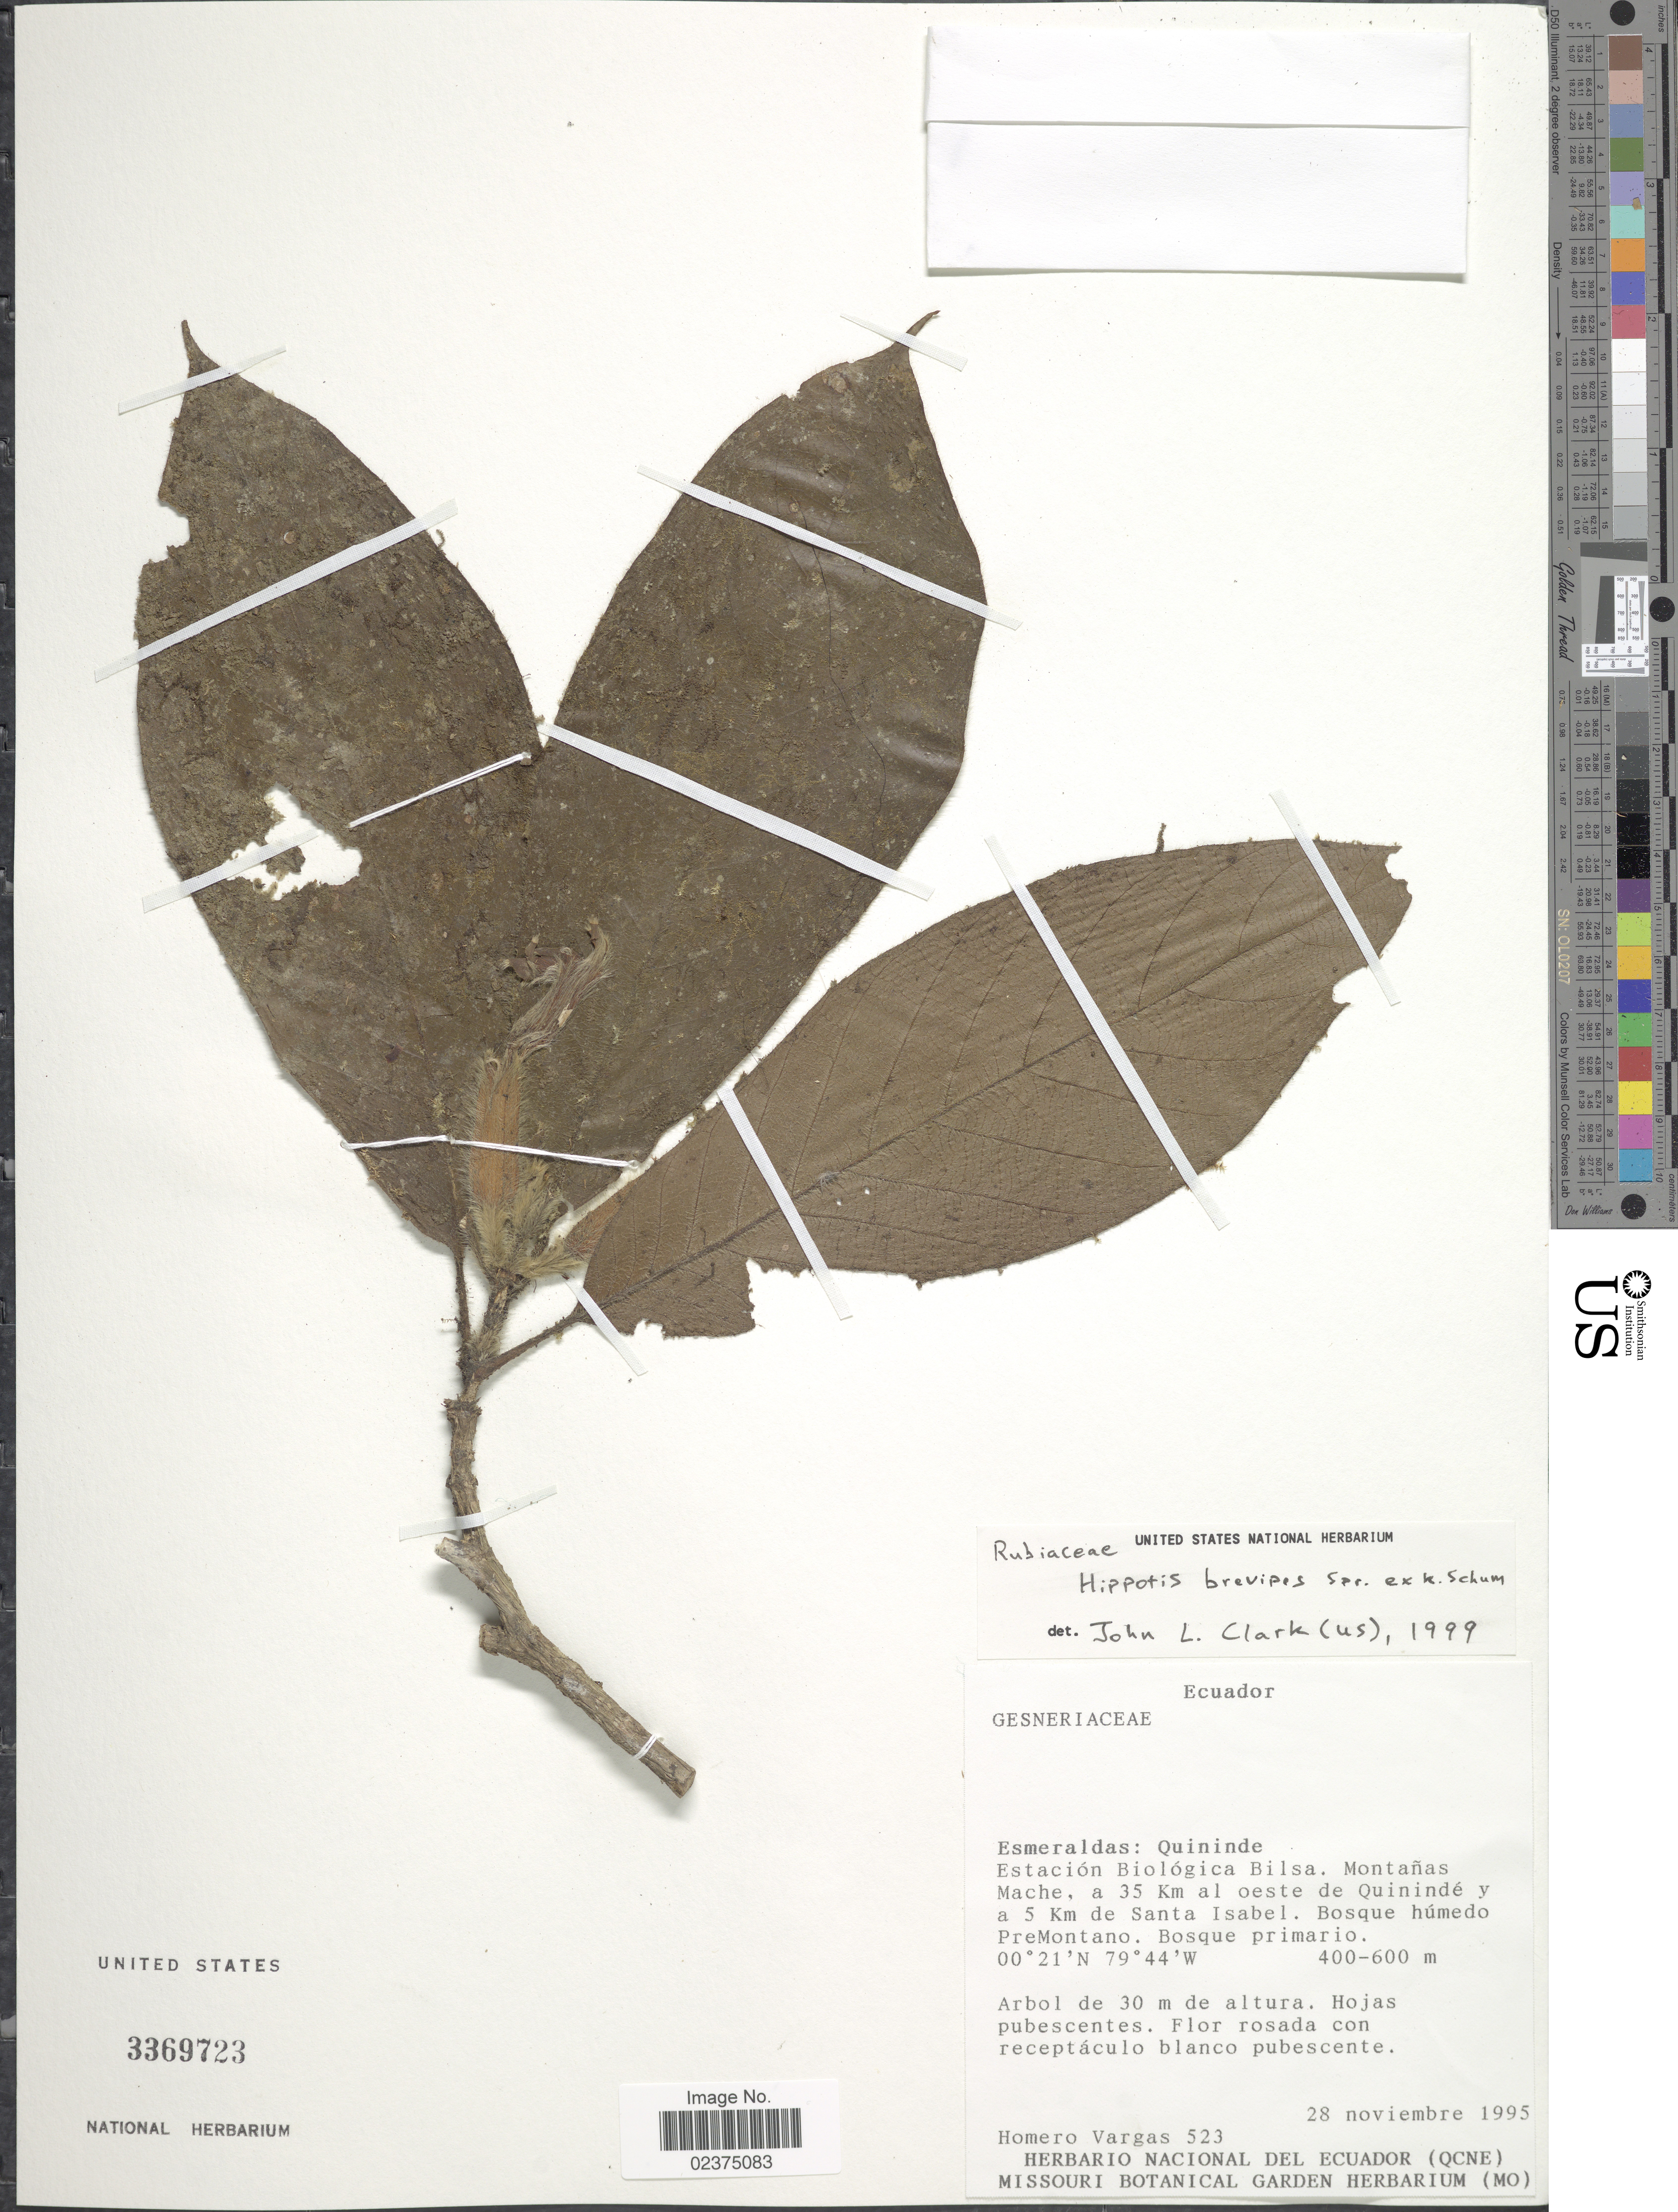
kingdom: Plantae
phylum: Tracheophyta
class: Magnoliopsida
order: Gentianales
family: Rubiaceae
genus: Hippotis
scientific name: Hippotis brevipes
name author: Spruce ex K. Schum.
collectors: H. Vargas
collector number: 523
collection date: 1995-11-28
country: Ecuador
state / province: Esmeraldas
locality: Quininde, Estacion Biologica Bilsa, Montanas Mache, a 35 km al oeste de Quininde y a 5 km de Santa Isabel. Bosque humedo PreMontano.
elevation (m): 400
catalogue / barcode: US 3369723